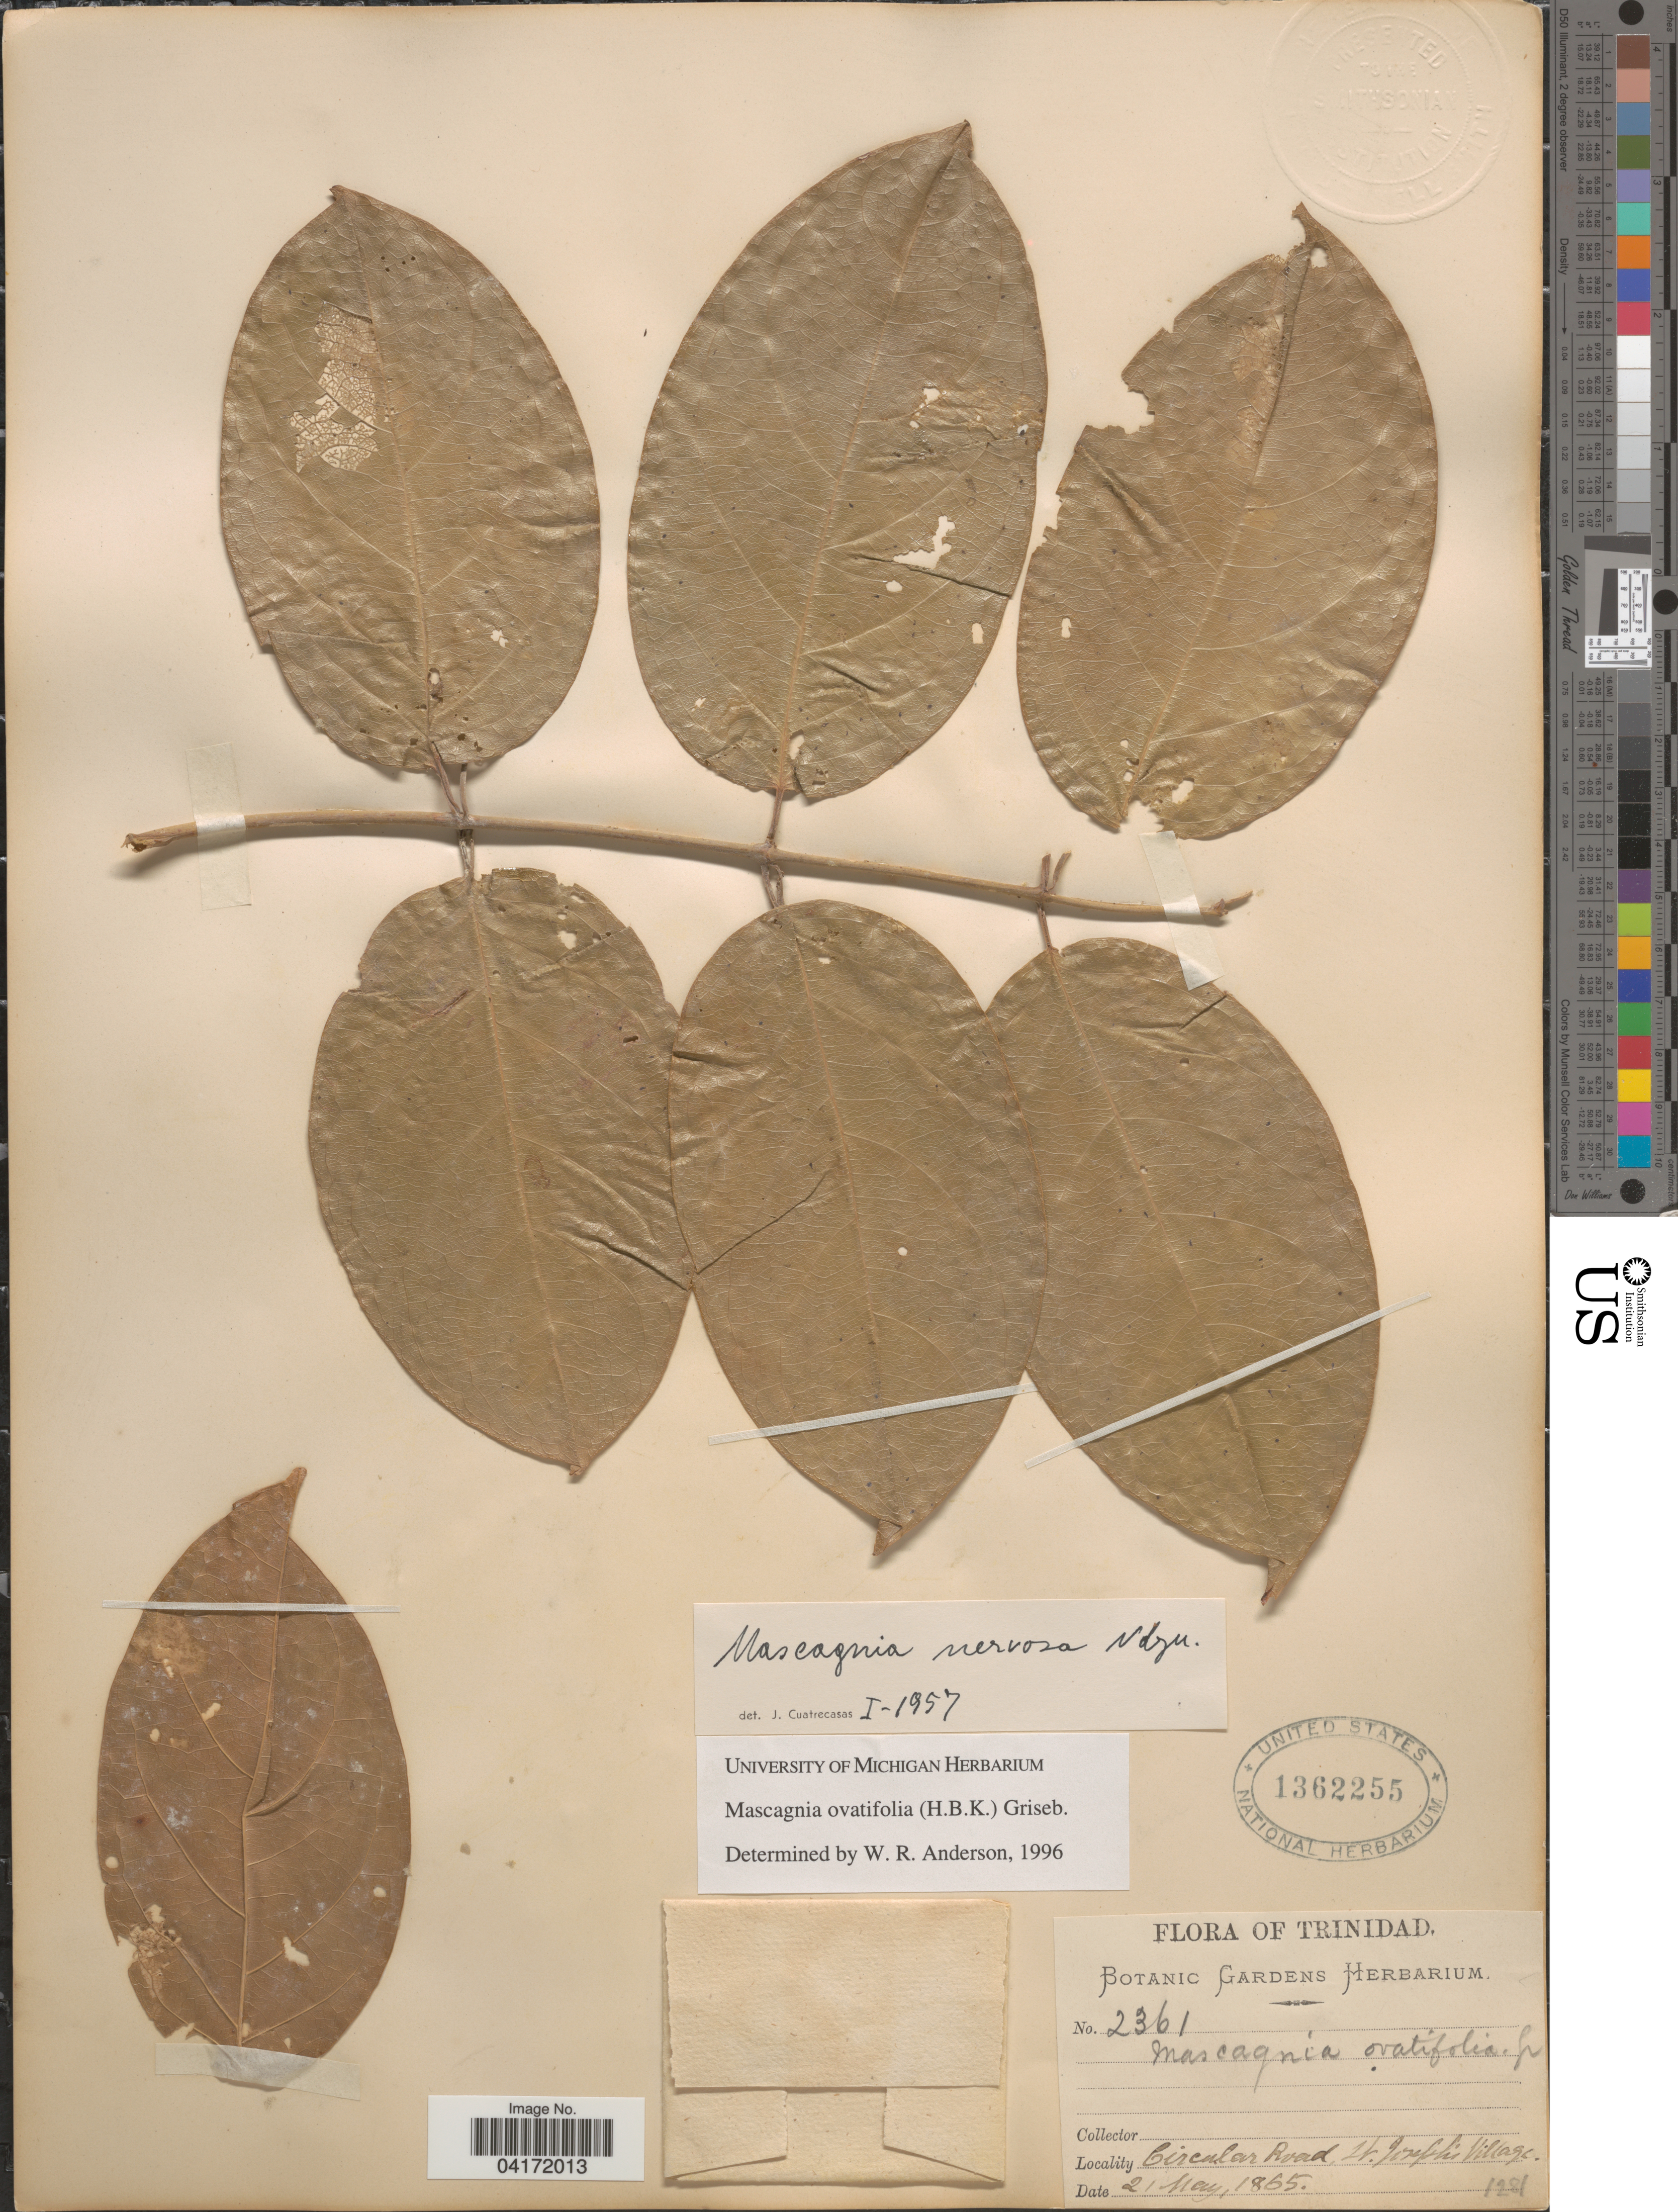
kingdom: Plantae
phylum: Tracheophyta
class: Magnoliopsida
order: Malpighiales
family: Malpighiaceae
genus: Mascagnia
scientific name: Mascagnia ovatifolia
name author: (Kunth) Griseb.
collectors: ex herb. Botanic Gardens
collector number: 2361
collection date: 1865-05-21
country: Trinidad and Tobago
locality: Trinidad. Circular Road. St. Joseph's Village.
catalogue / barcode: US 1362255